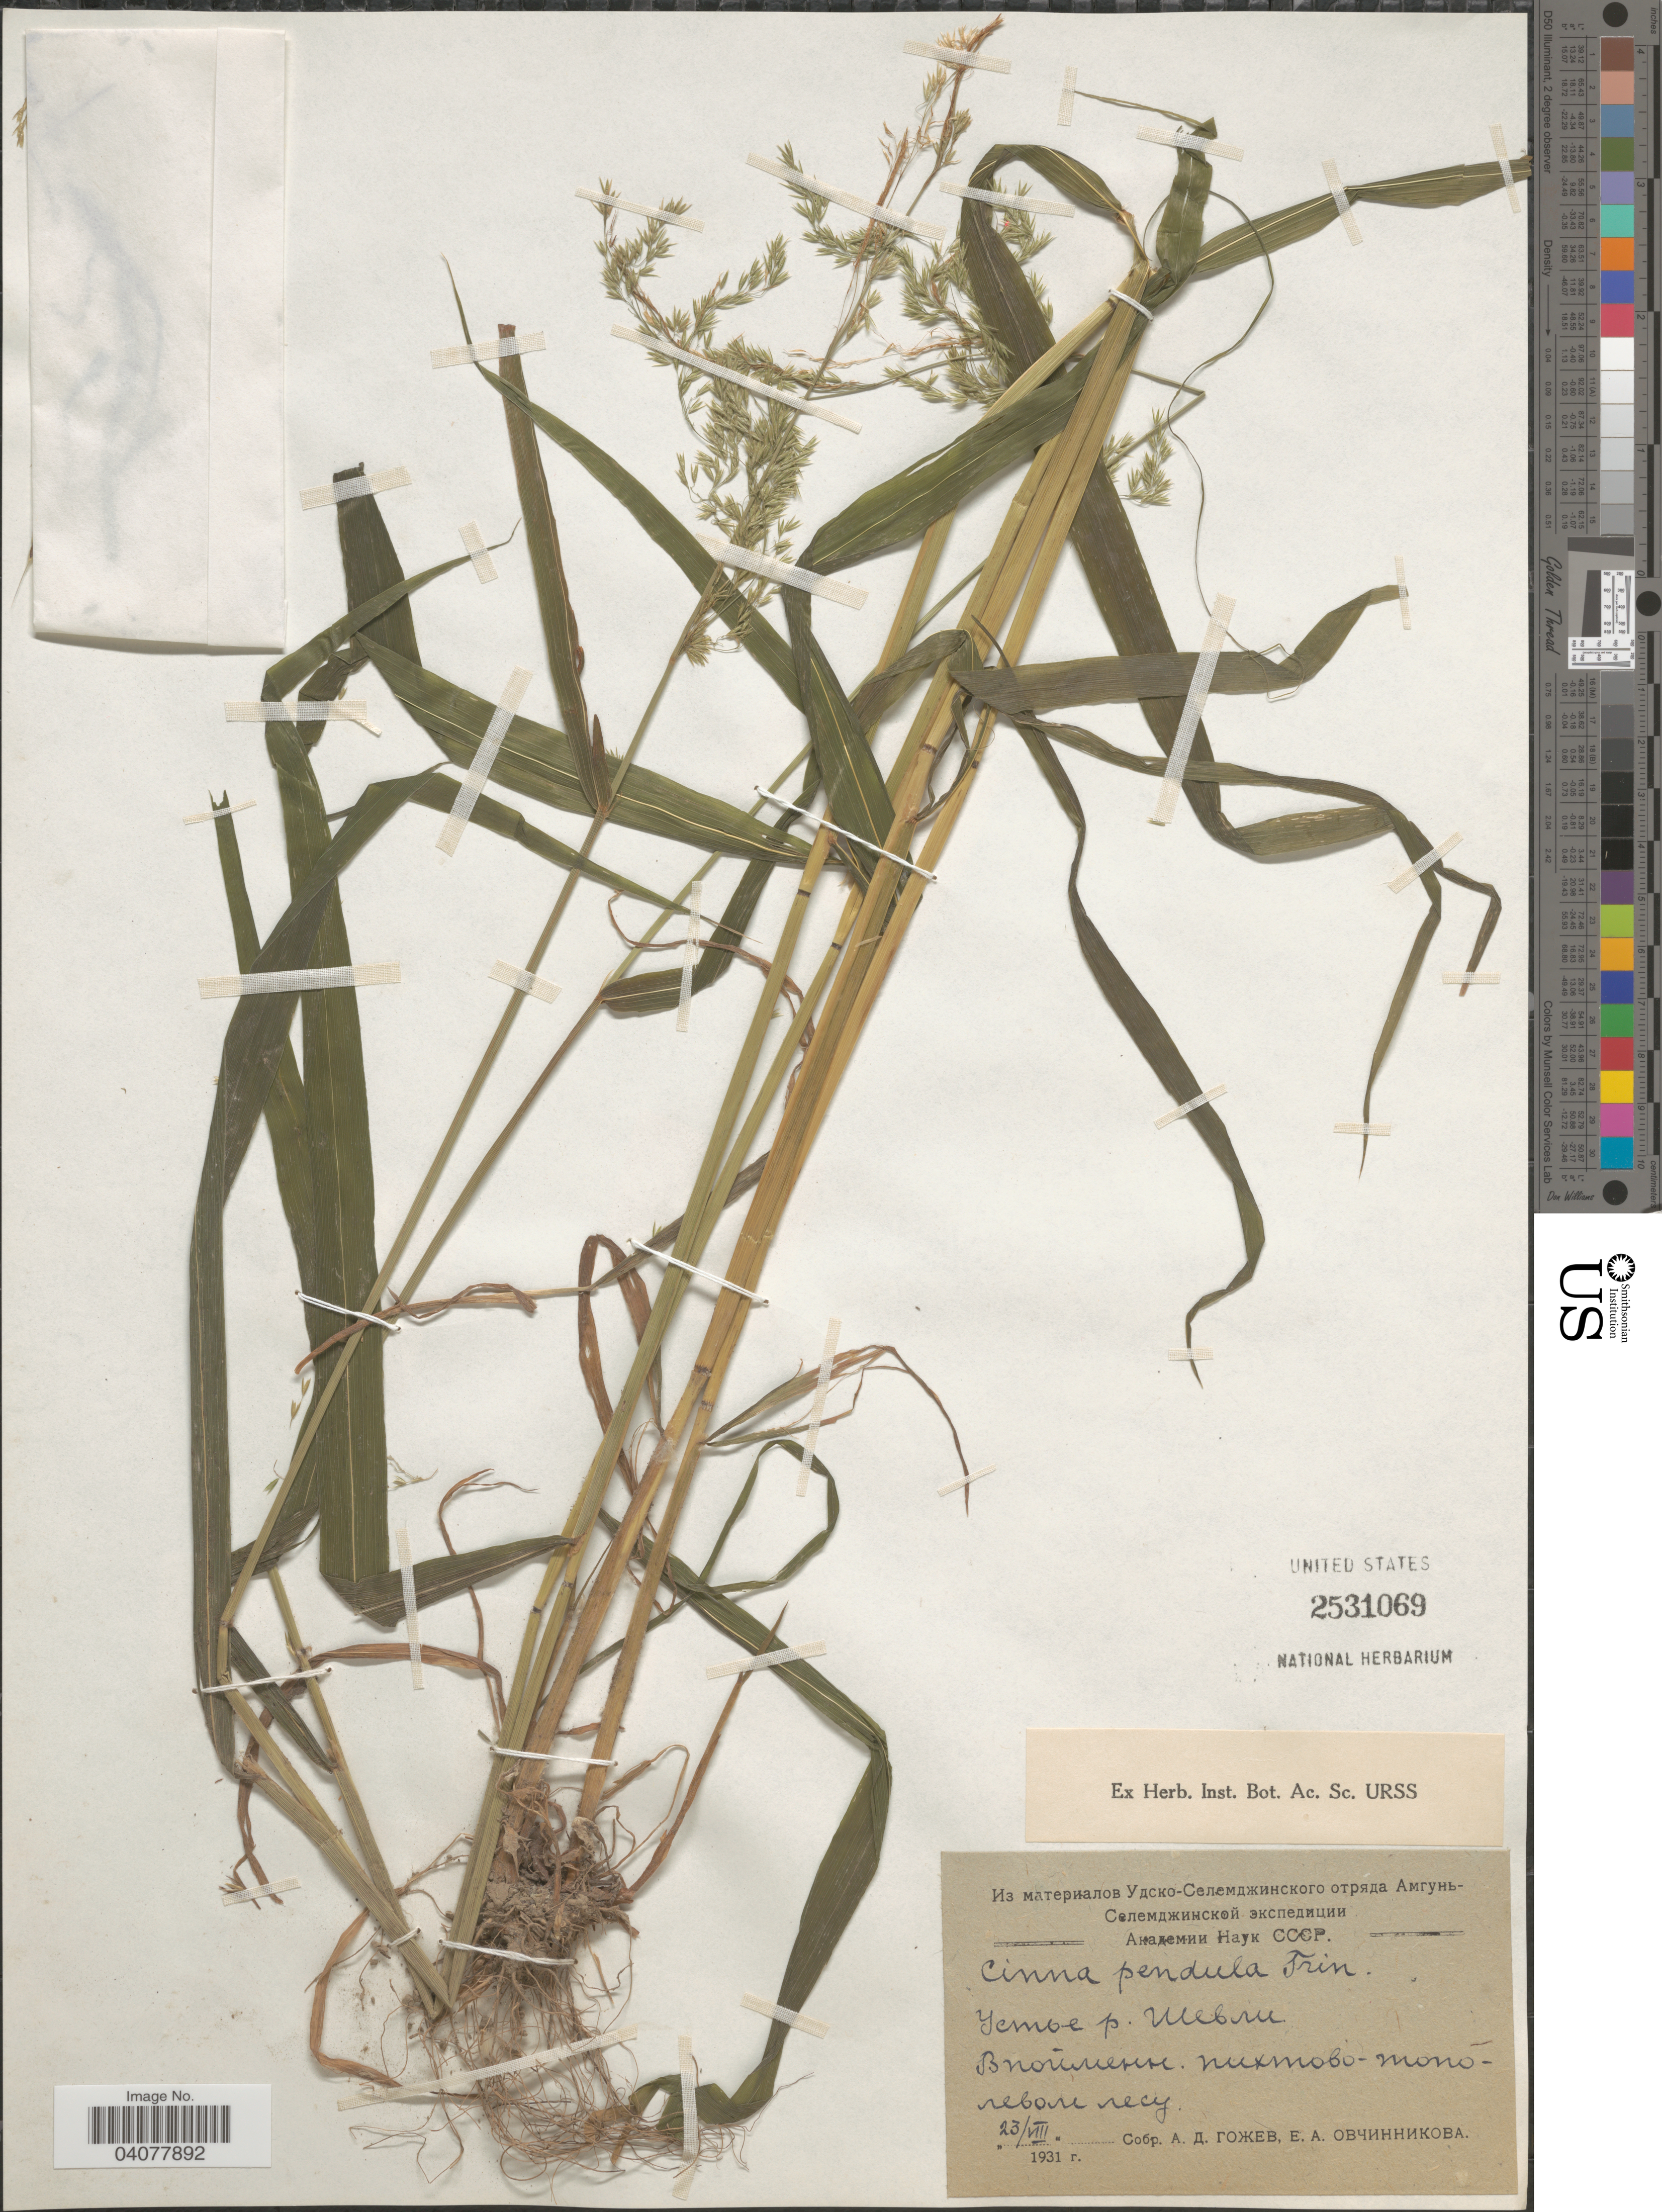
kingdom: Plantae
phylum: Tracheophyta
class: Liliopsida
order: Poales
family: Poaceae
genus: Cinna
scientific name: Cinna latifolia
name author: (Trevir. ex Goeppert) Griseb.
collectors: A. Gozhev & E. Ovchinnikova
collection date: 1931-08-23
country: Russian Federation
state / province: Khabarovsk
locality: Mouth of river Shevli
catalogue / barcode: US 2531069